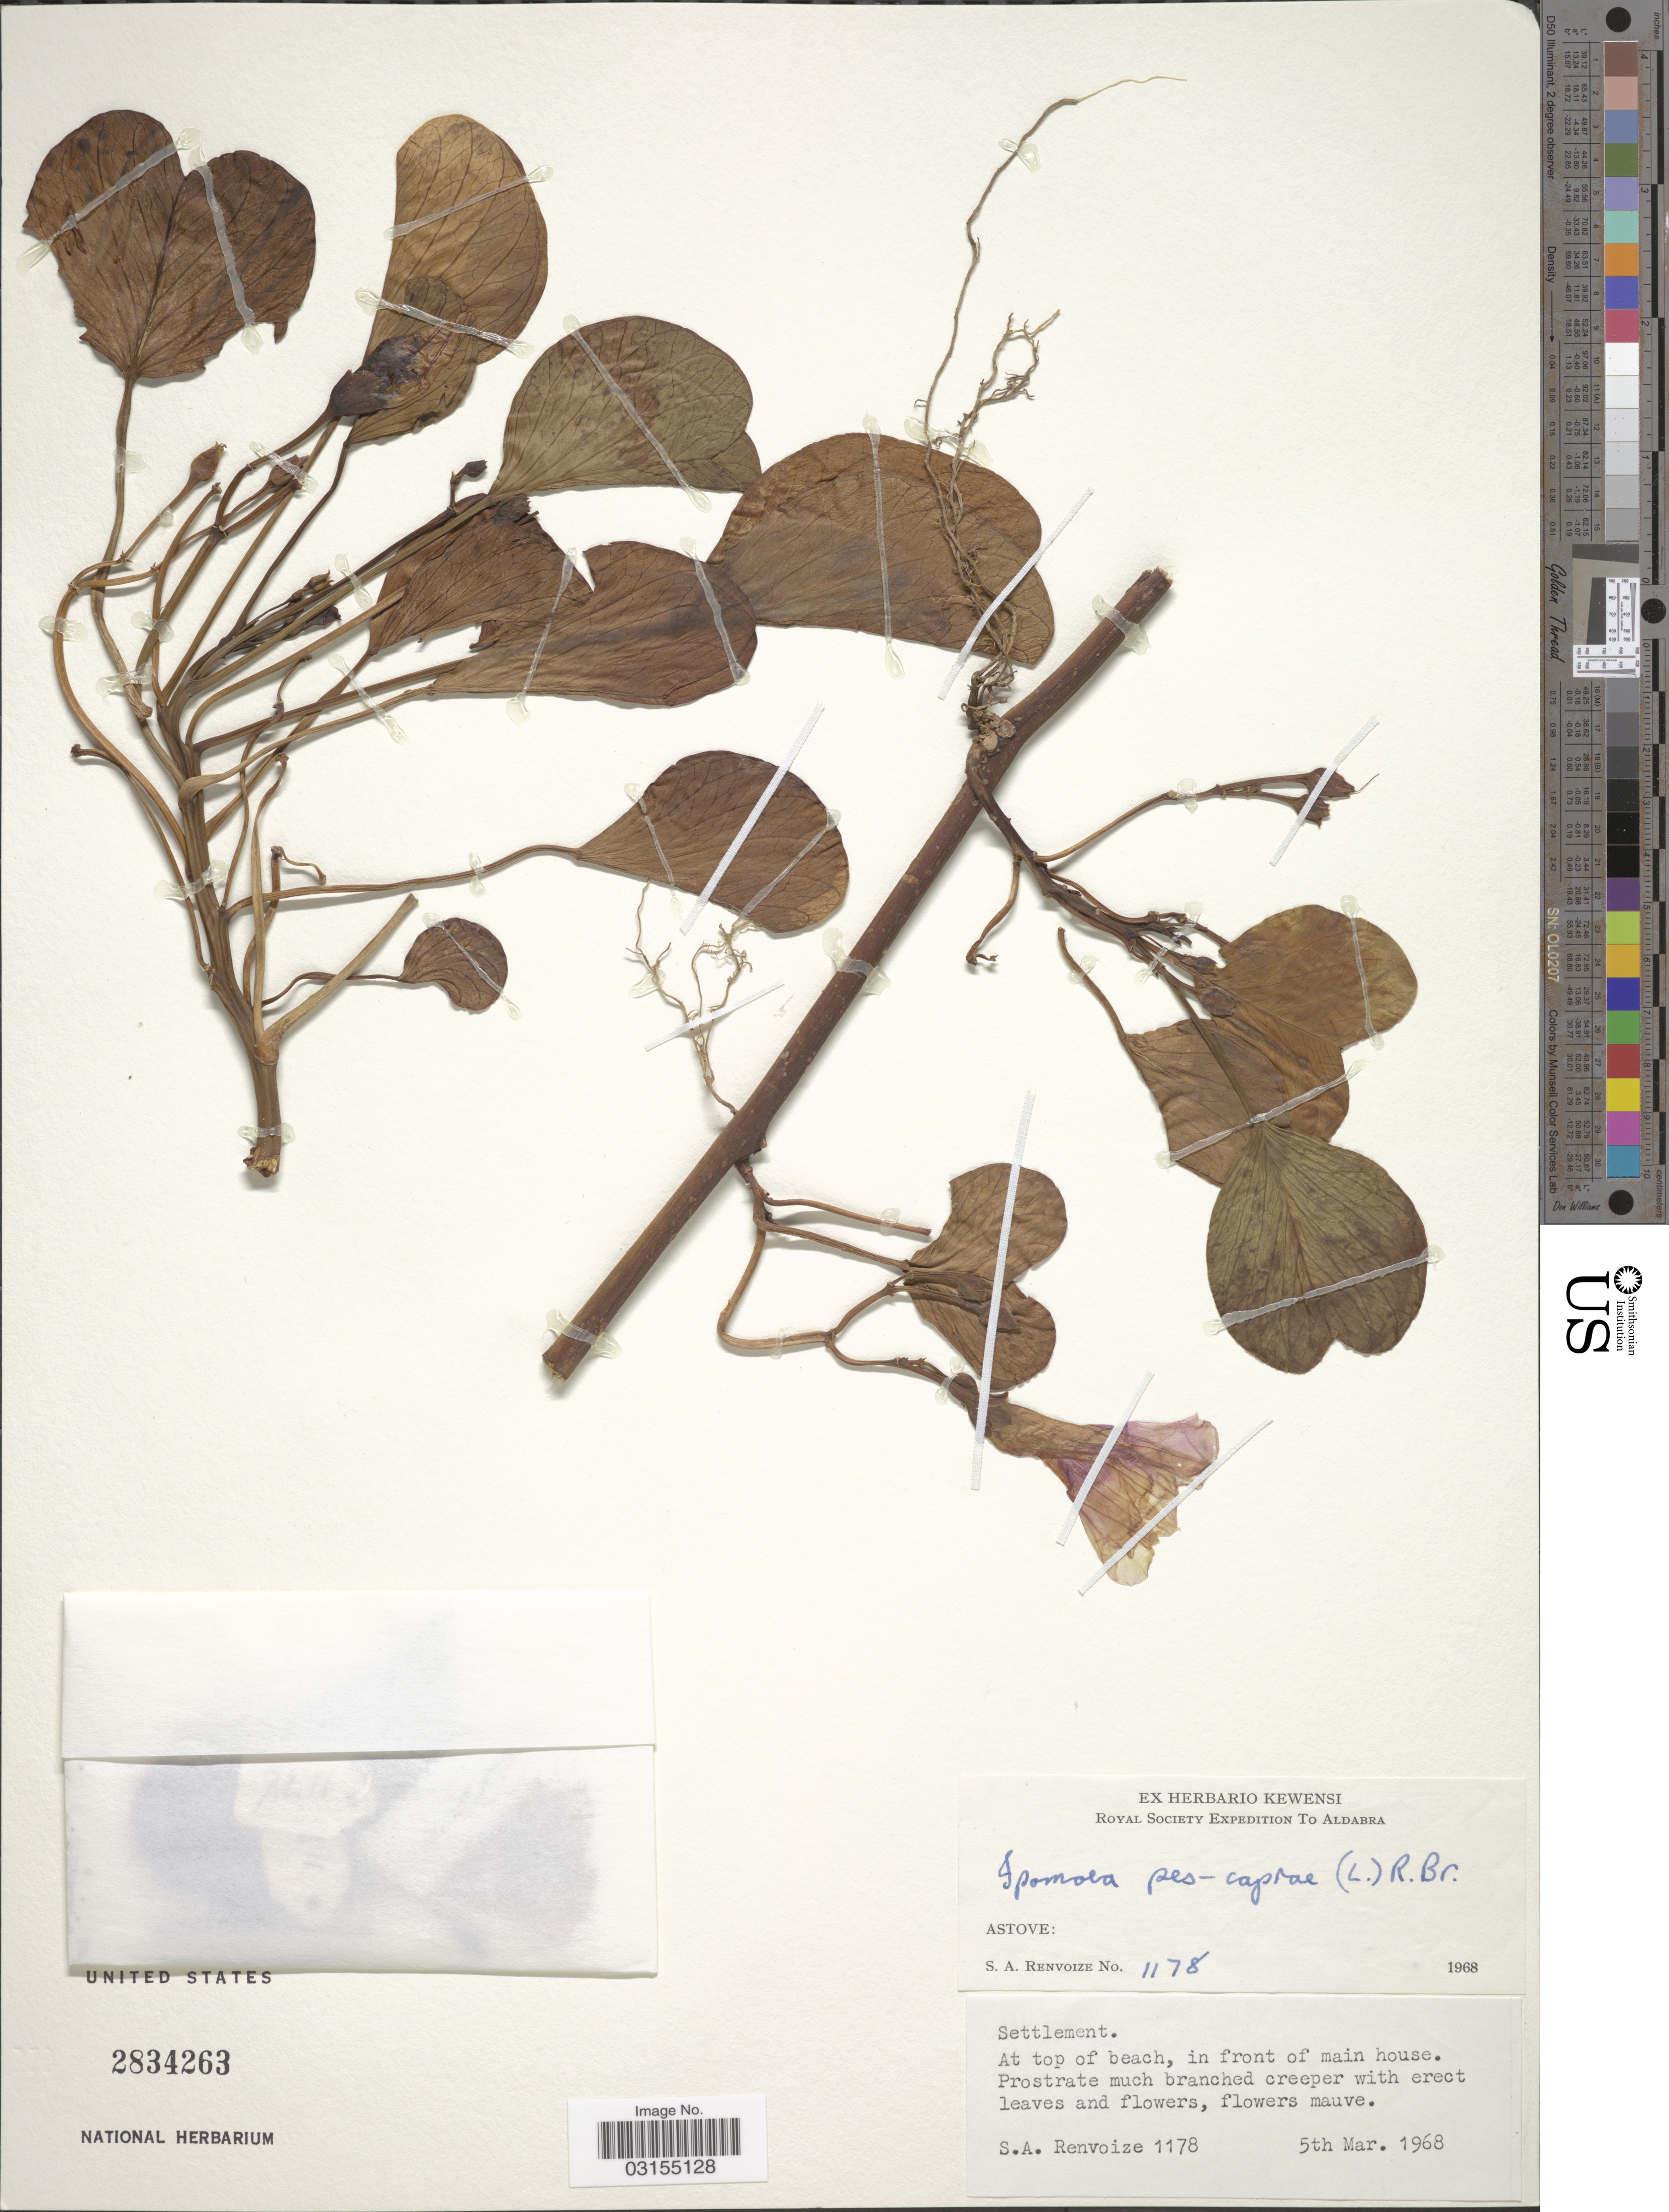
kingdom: Plantae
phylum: Tracheophyta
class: Magnoliopsida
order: Solanales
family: Convolvulaceae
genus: Ipomoea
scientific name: Ipomoea pes-caprae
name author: (L.) R. Br.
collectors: S. A. Renvoize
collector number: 1178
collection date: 1968-03-05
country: Seychelles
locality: Aldabra. Astove. Settlement. At top of beach, in front of main house.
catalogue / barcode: US 2834263